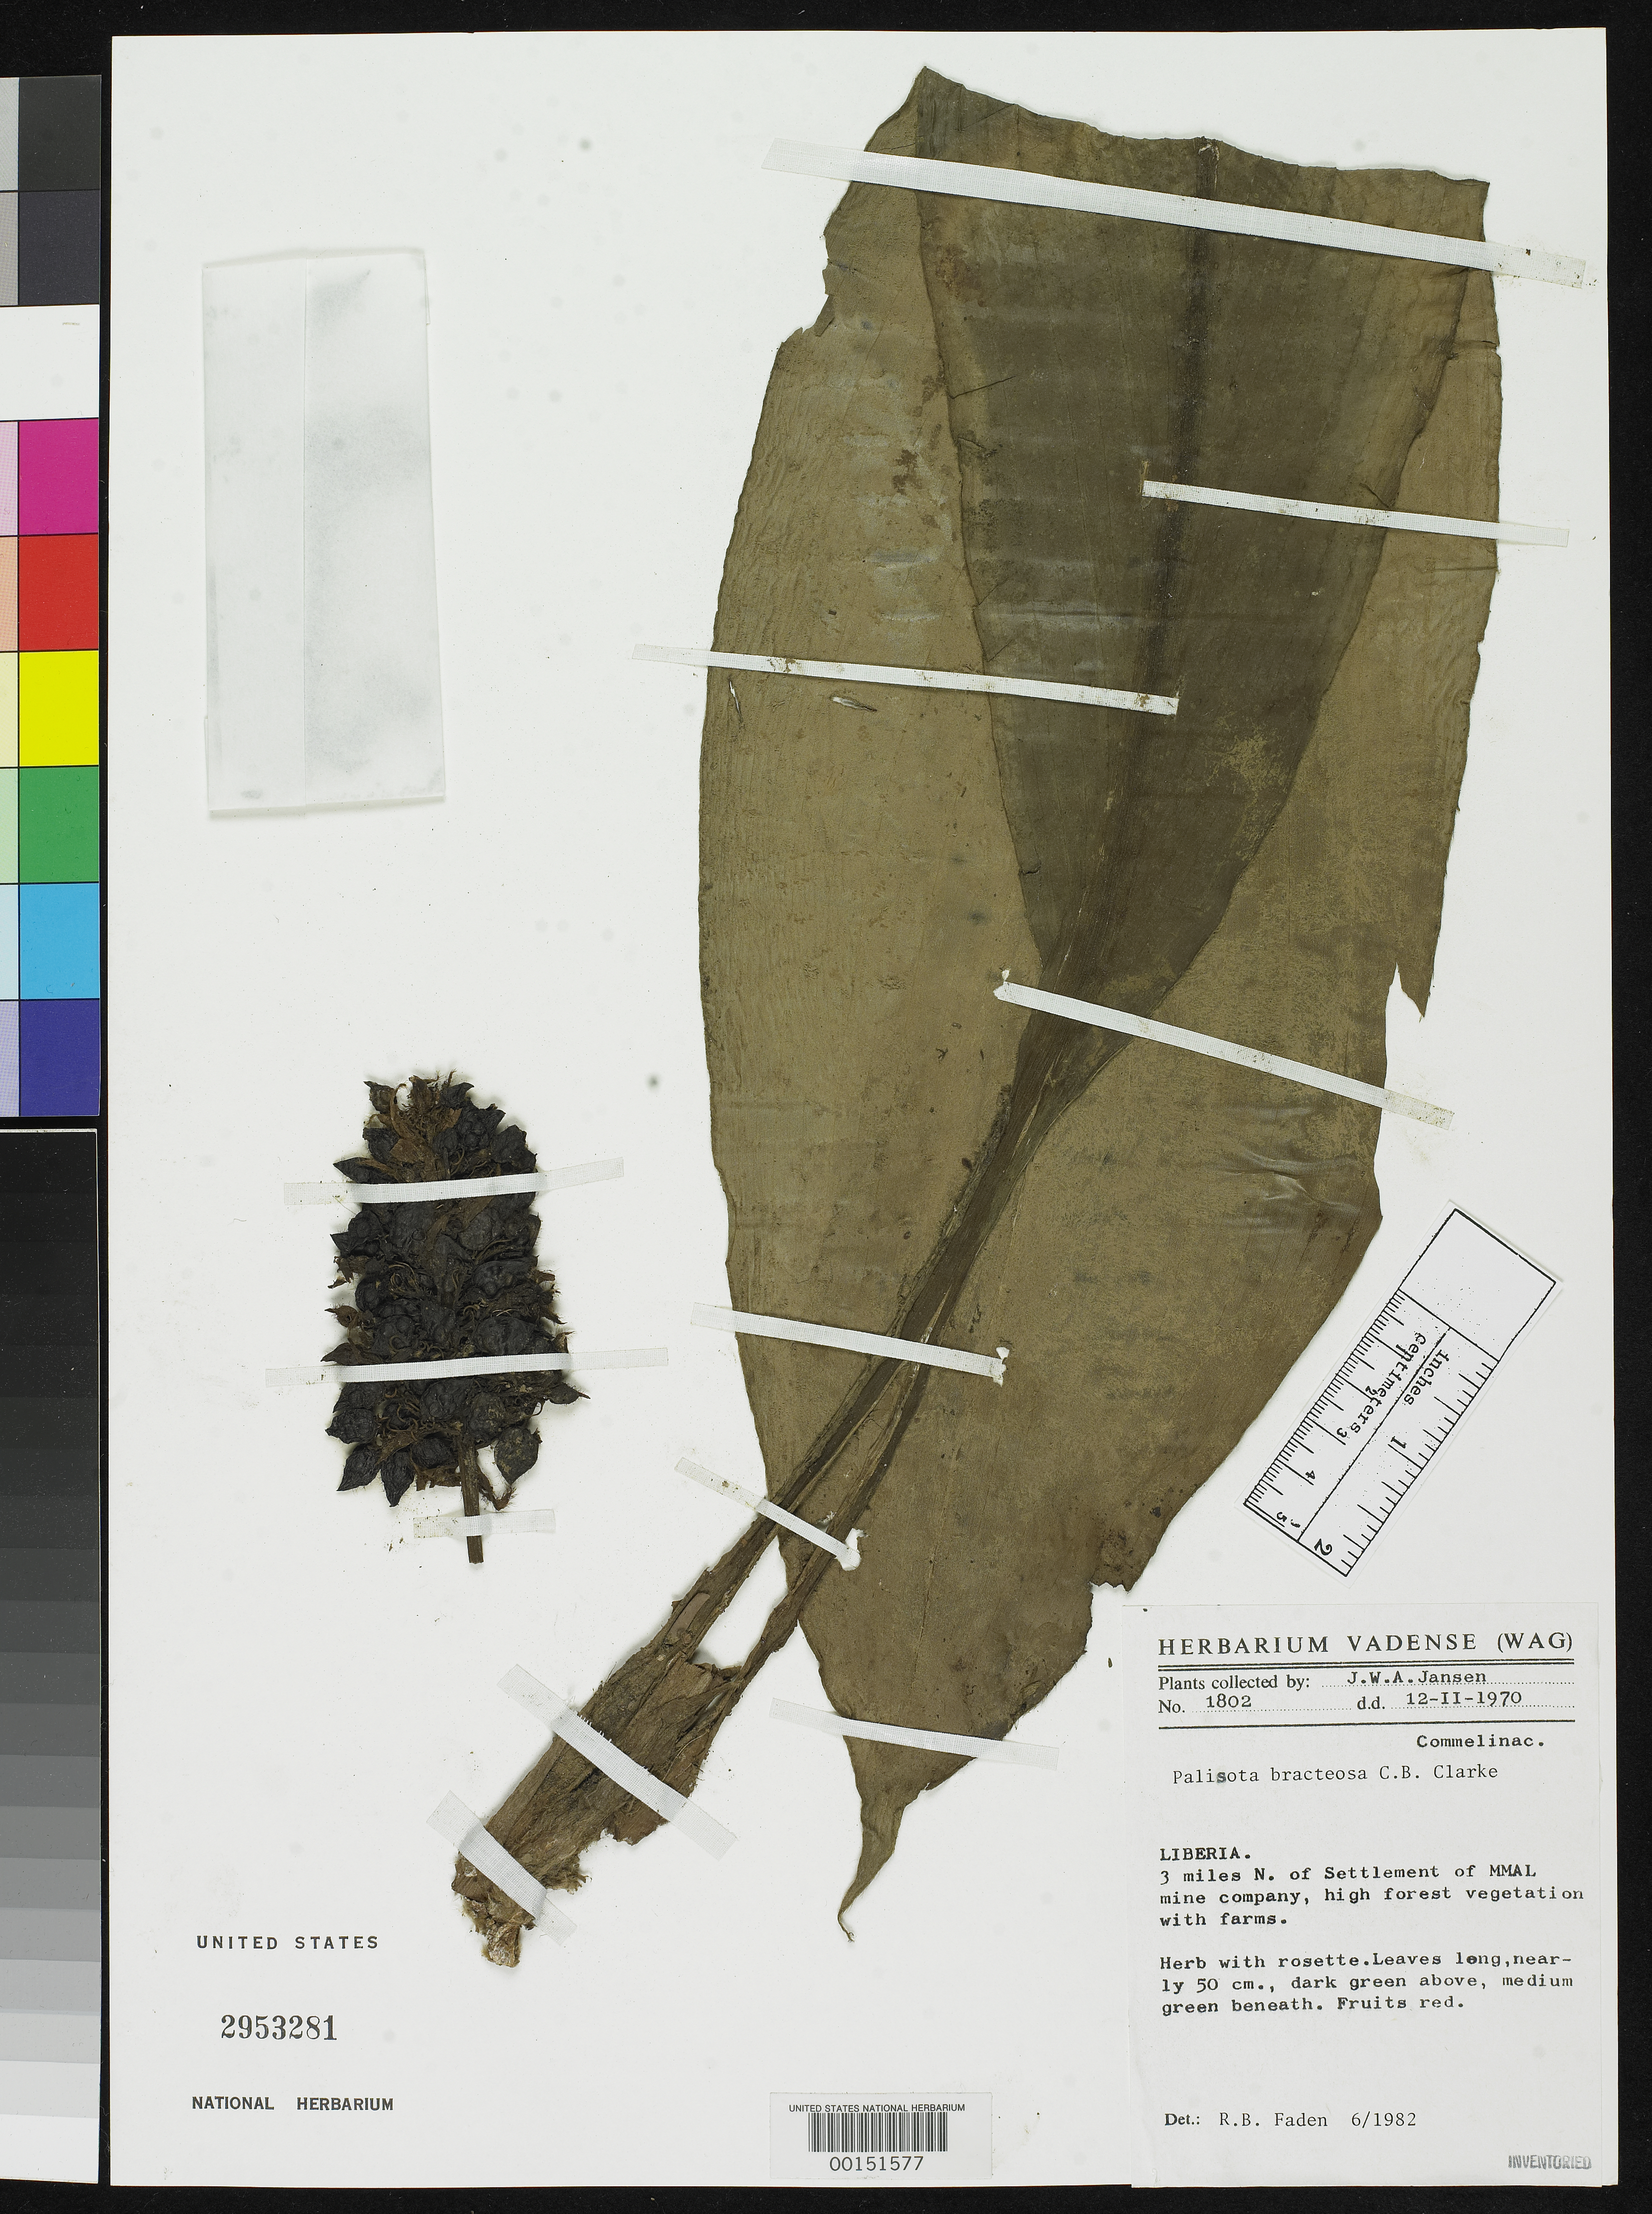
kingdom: Plantae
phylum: Tracheophyta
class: Liliopsida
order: Commelinales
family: Commelinaceae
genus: Palisota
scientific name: Palisota bracteosa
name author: C.B. Clarke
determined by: Faden, Robert B., (US), Smithsonian Institution - National Museum of Natural History (UNITED STATES)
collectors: J. Jansen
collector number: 1802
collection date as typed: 12 Feb 1970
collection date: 1970-02-12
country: Liberia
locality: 3 miles n of settlement of mmal mine company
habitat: High forest vegatation w/farms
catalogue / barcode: US 2953281